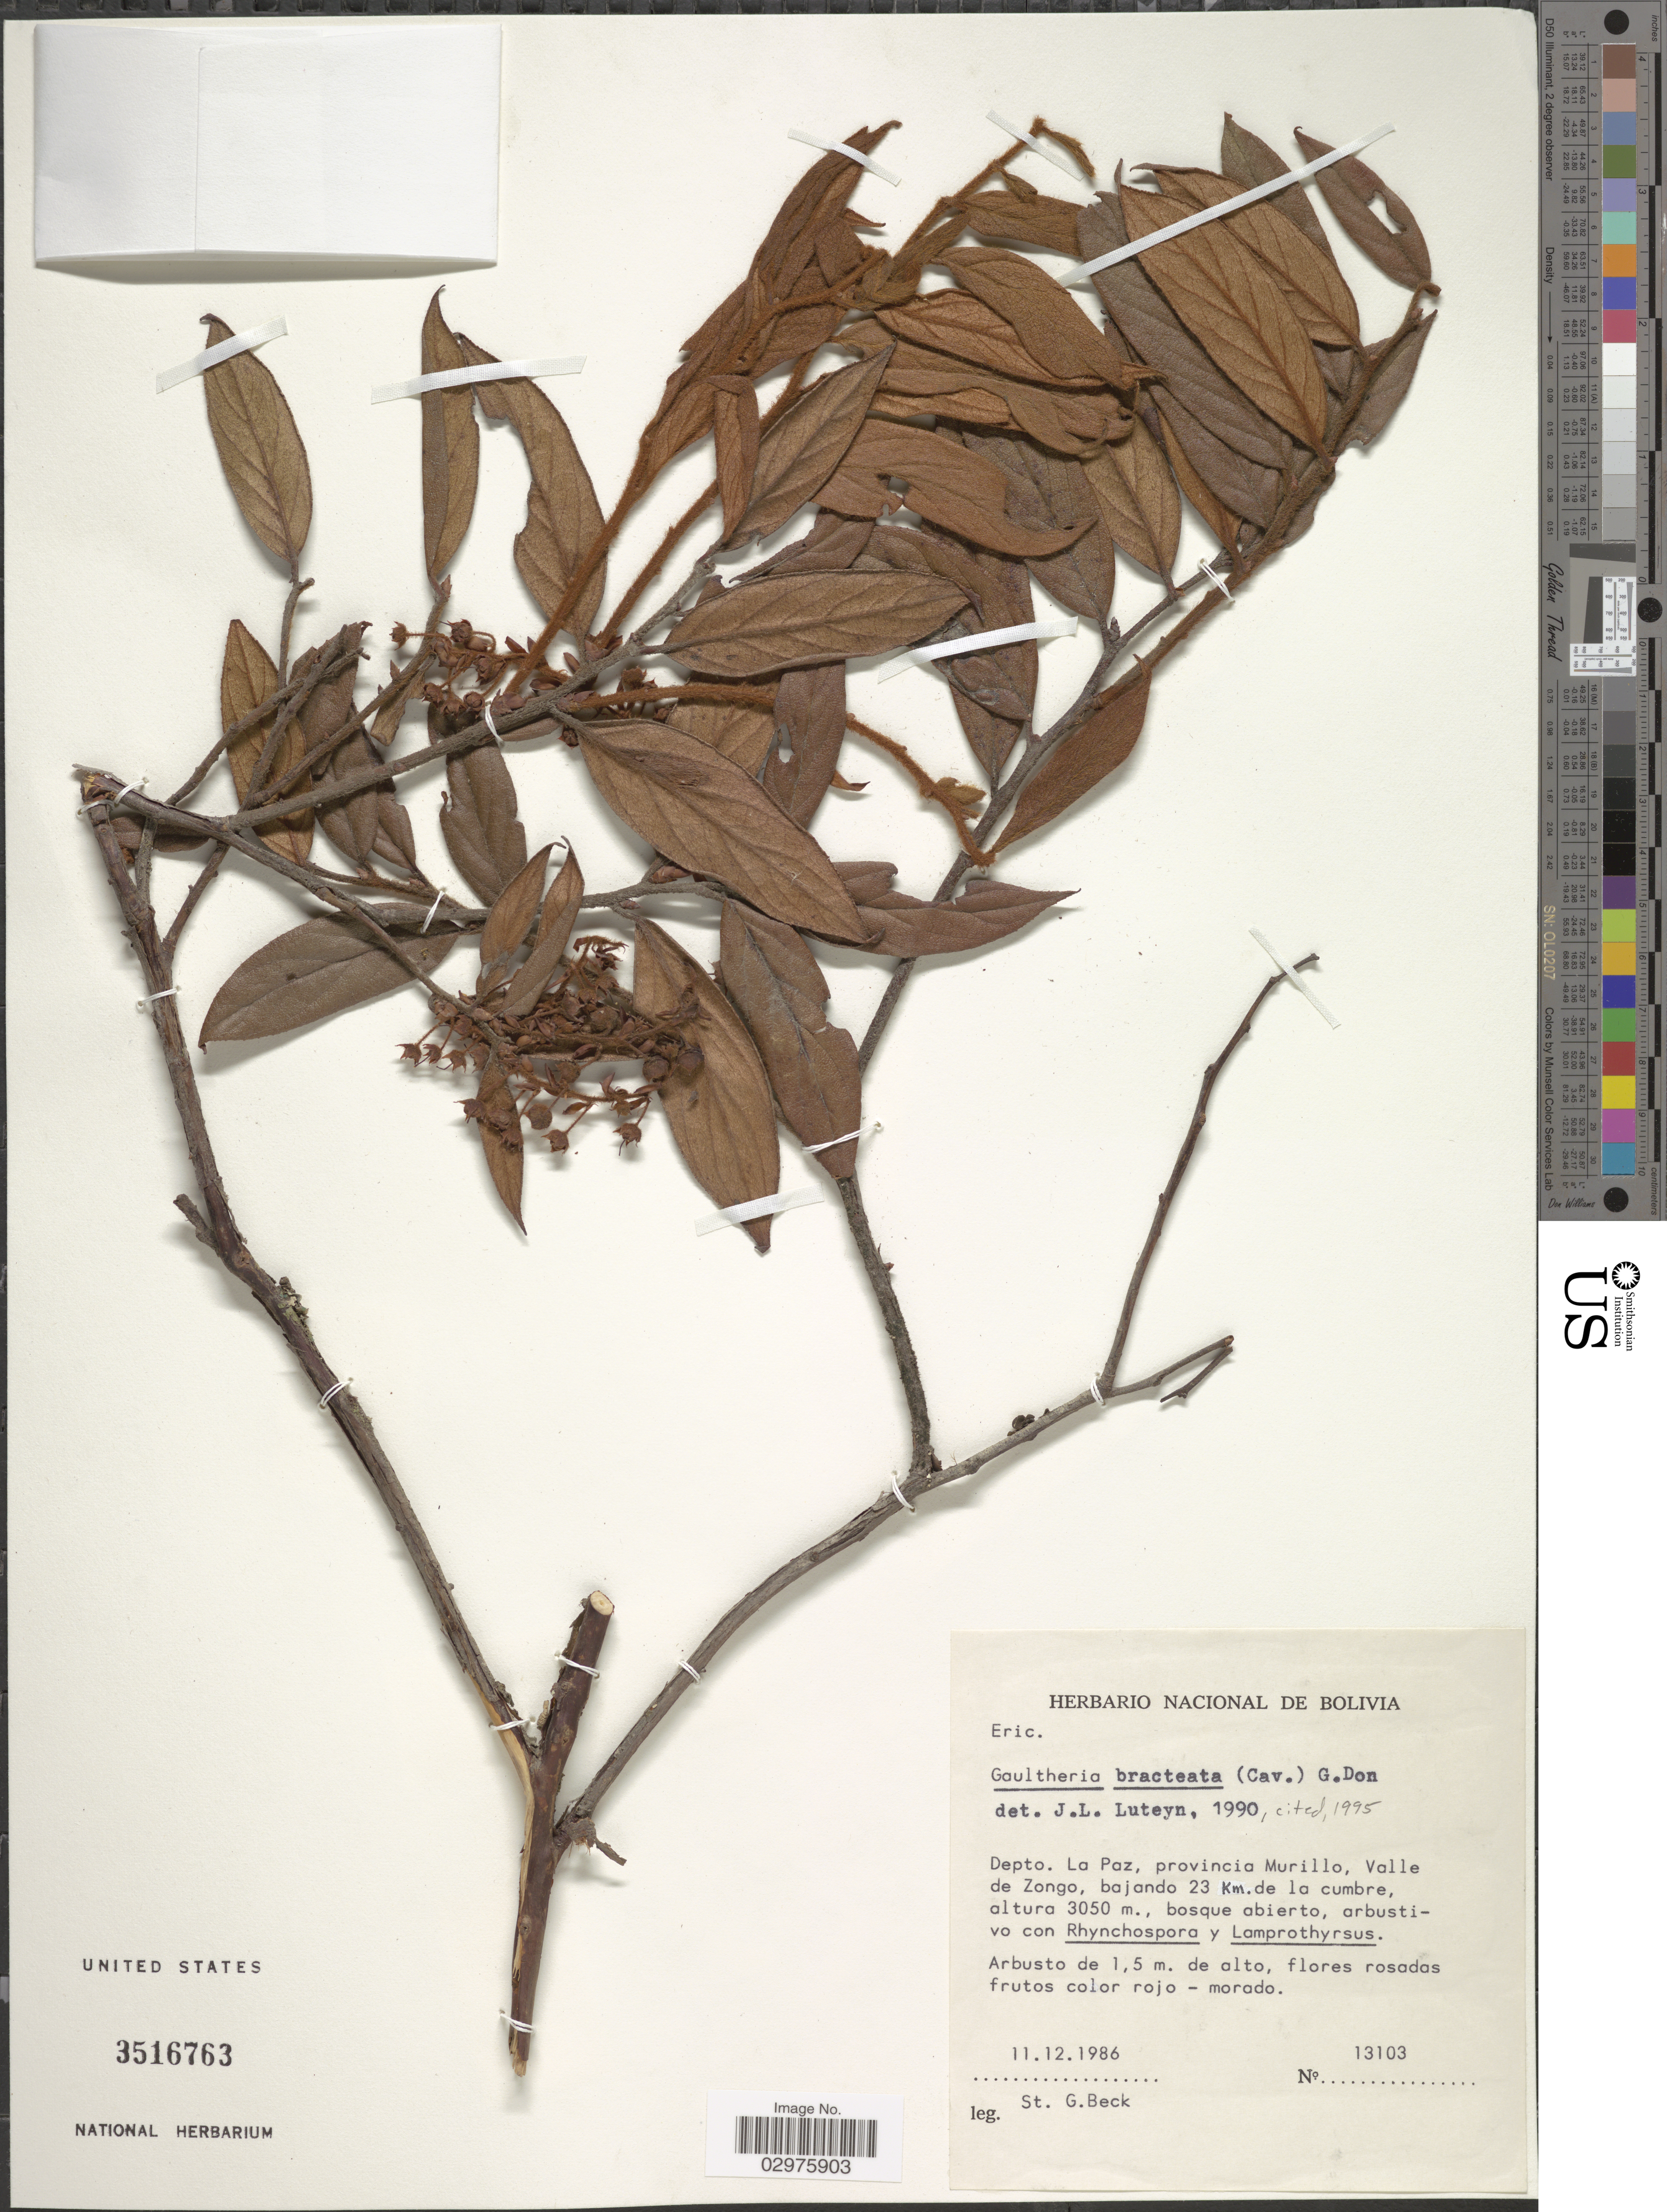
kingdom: Plantae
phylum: Tracheophyta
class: Magnoliopsida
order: Ericales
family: Ericaceae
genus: Gaultheria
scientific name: Gaultheria bracteata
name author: (Cav.) G. Don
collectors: S. Beck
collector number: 13103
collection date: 1986-12-11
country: Bolivia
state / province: La Paz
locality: Depto. La Paz, provincia Murillo, Valle de Zongo, bajando 23 Km. de la cumbre.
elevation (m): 3050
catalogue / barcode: US 3516763